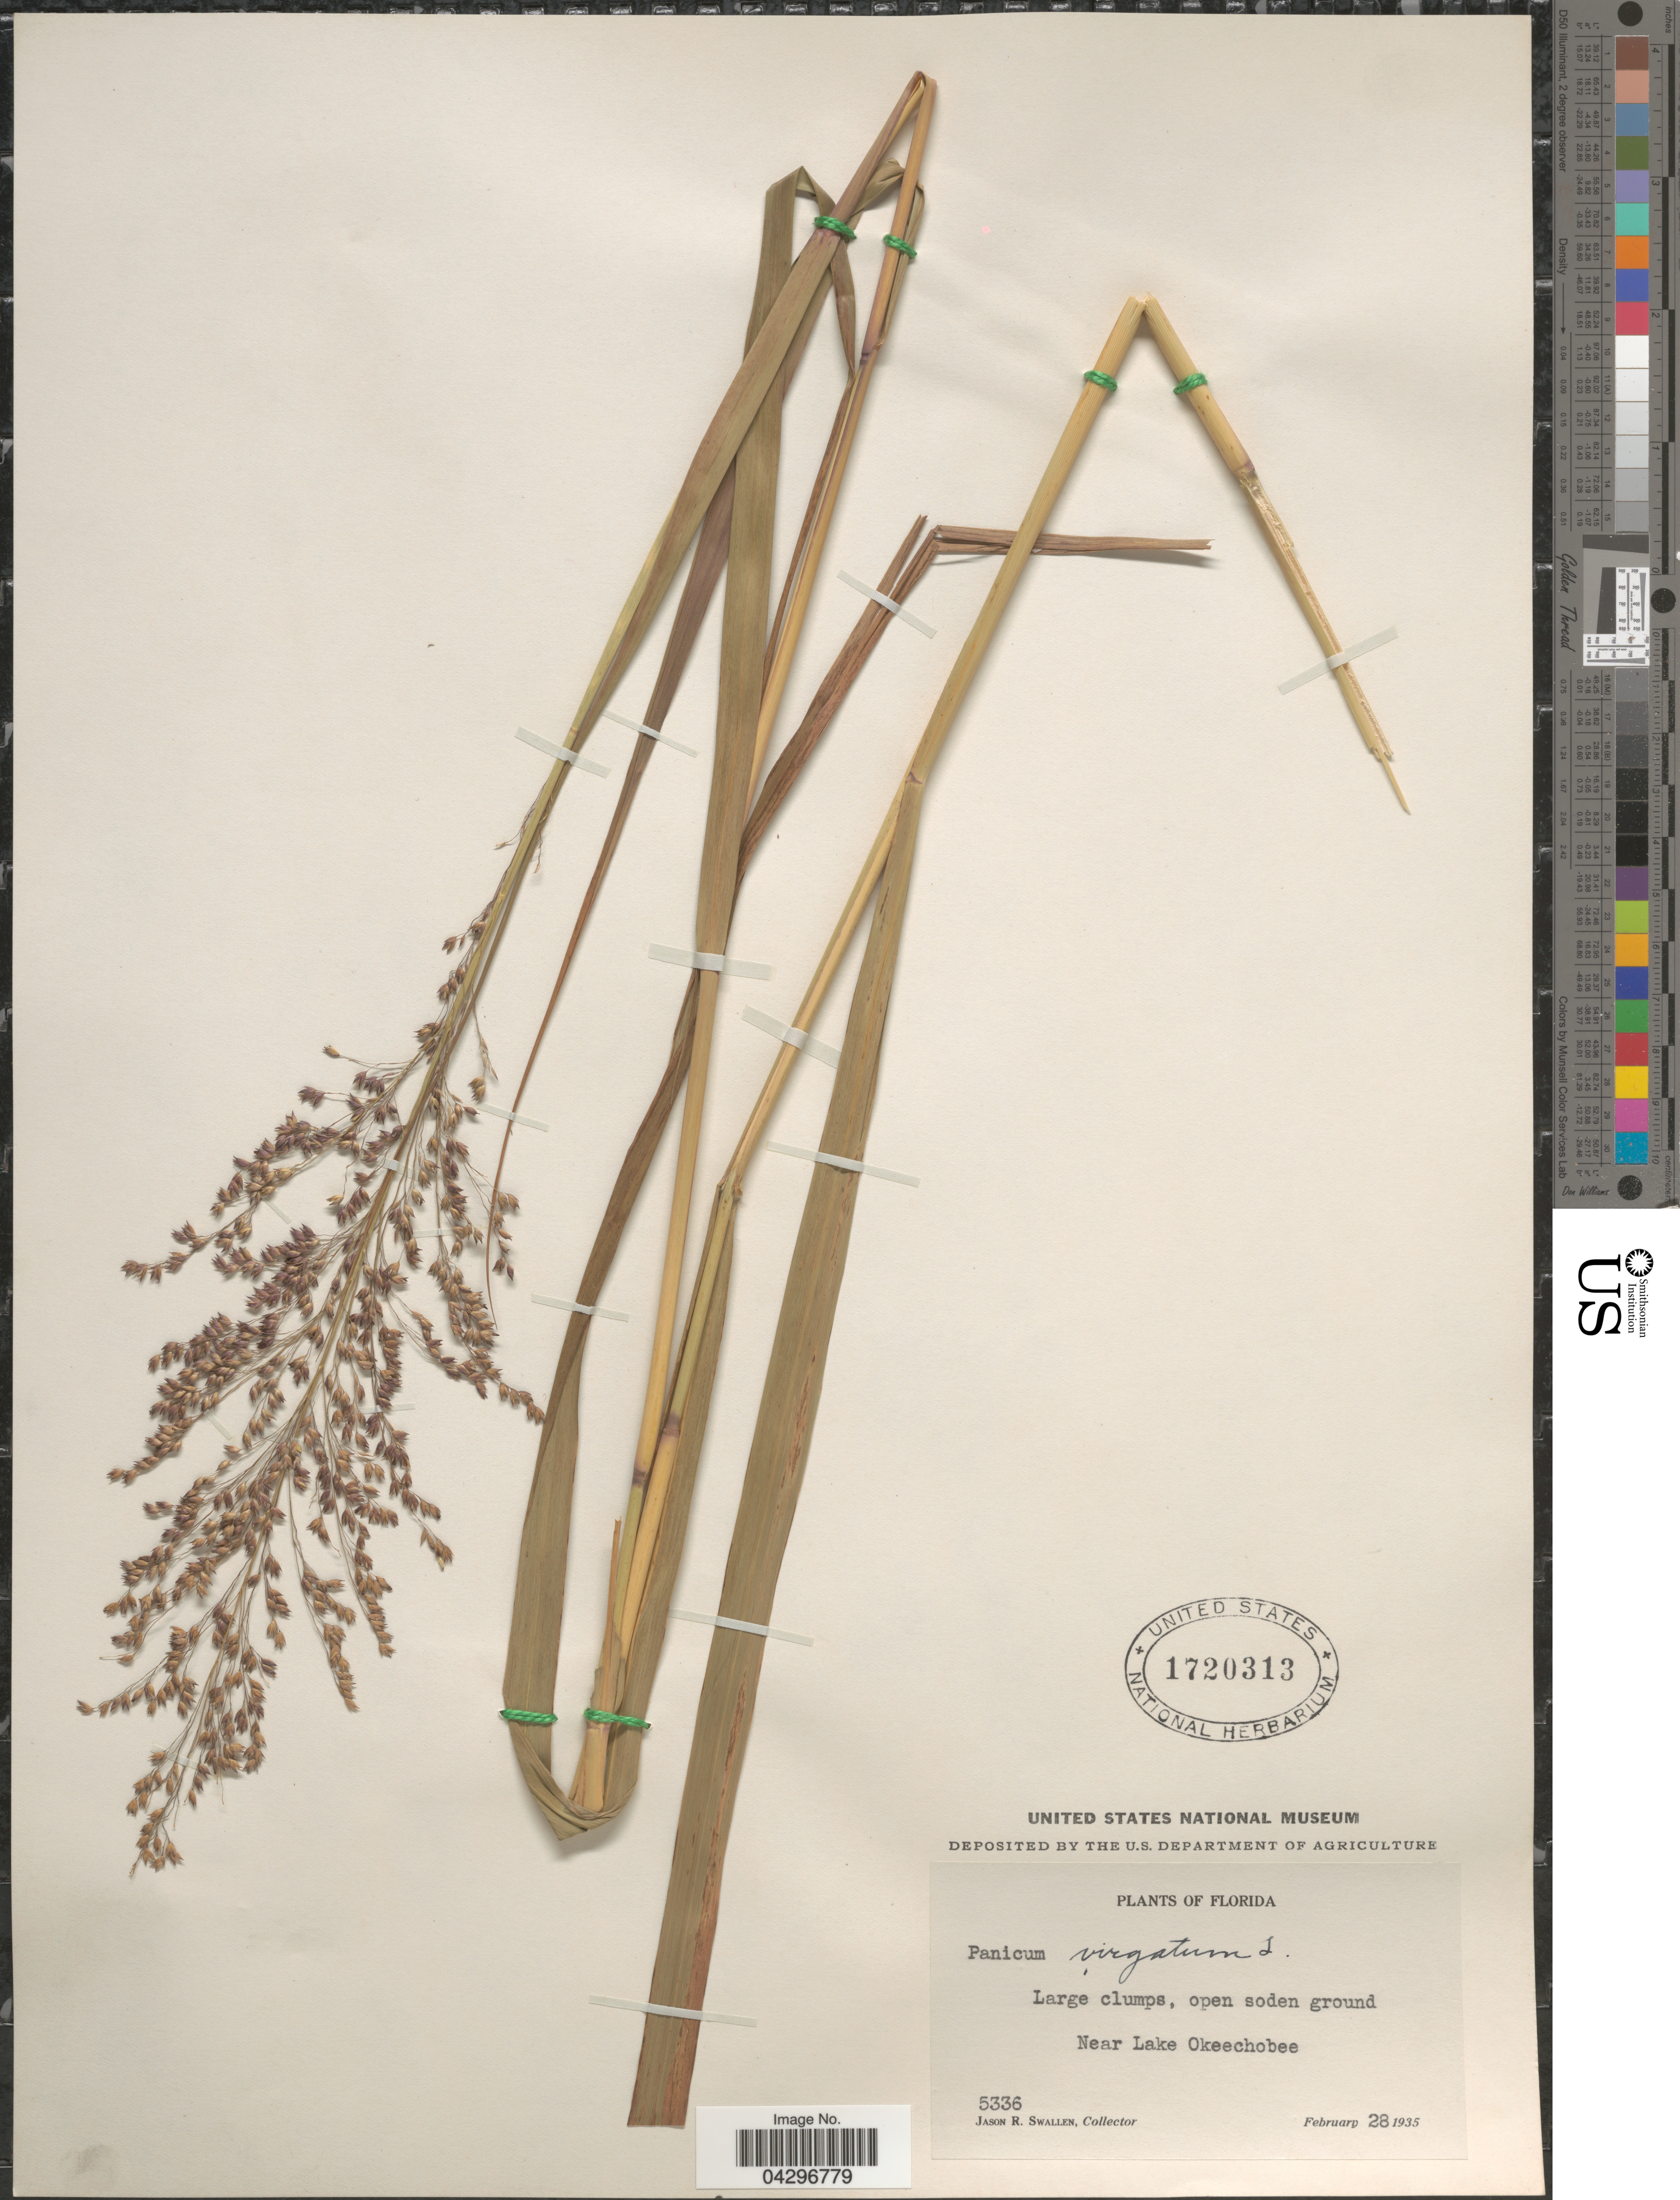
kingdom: Plantae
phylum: Tracheophyta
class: Liliopsida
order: Poales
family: Poaceae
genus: Panicum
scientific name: Panicum virgatum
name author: L.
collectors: J. R. Swallen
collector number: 5336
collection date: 1935-02-28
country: United States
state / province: Florida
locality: Near Lake Okeechobee.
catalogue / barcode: US 1720313